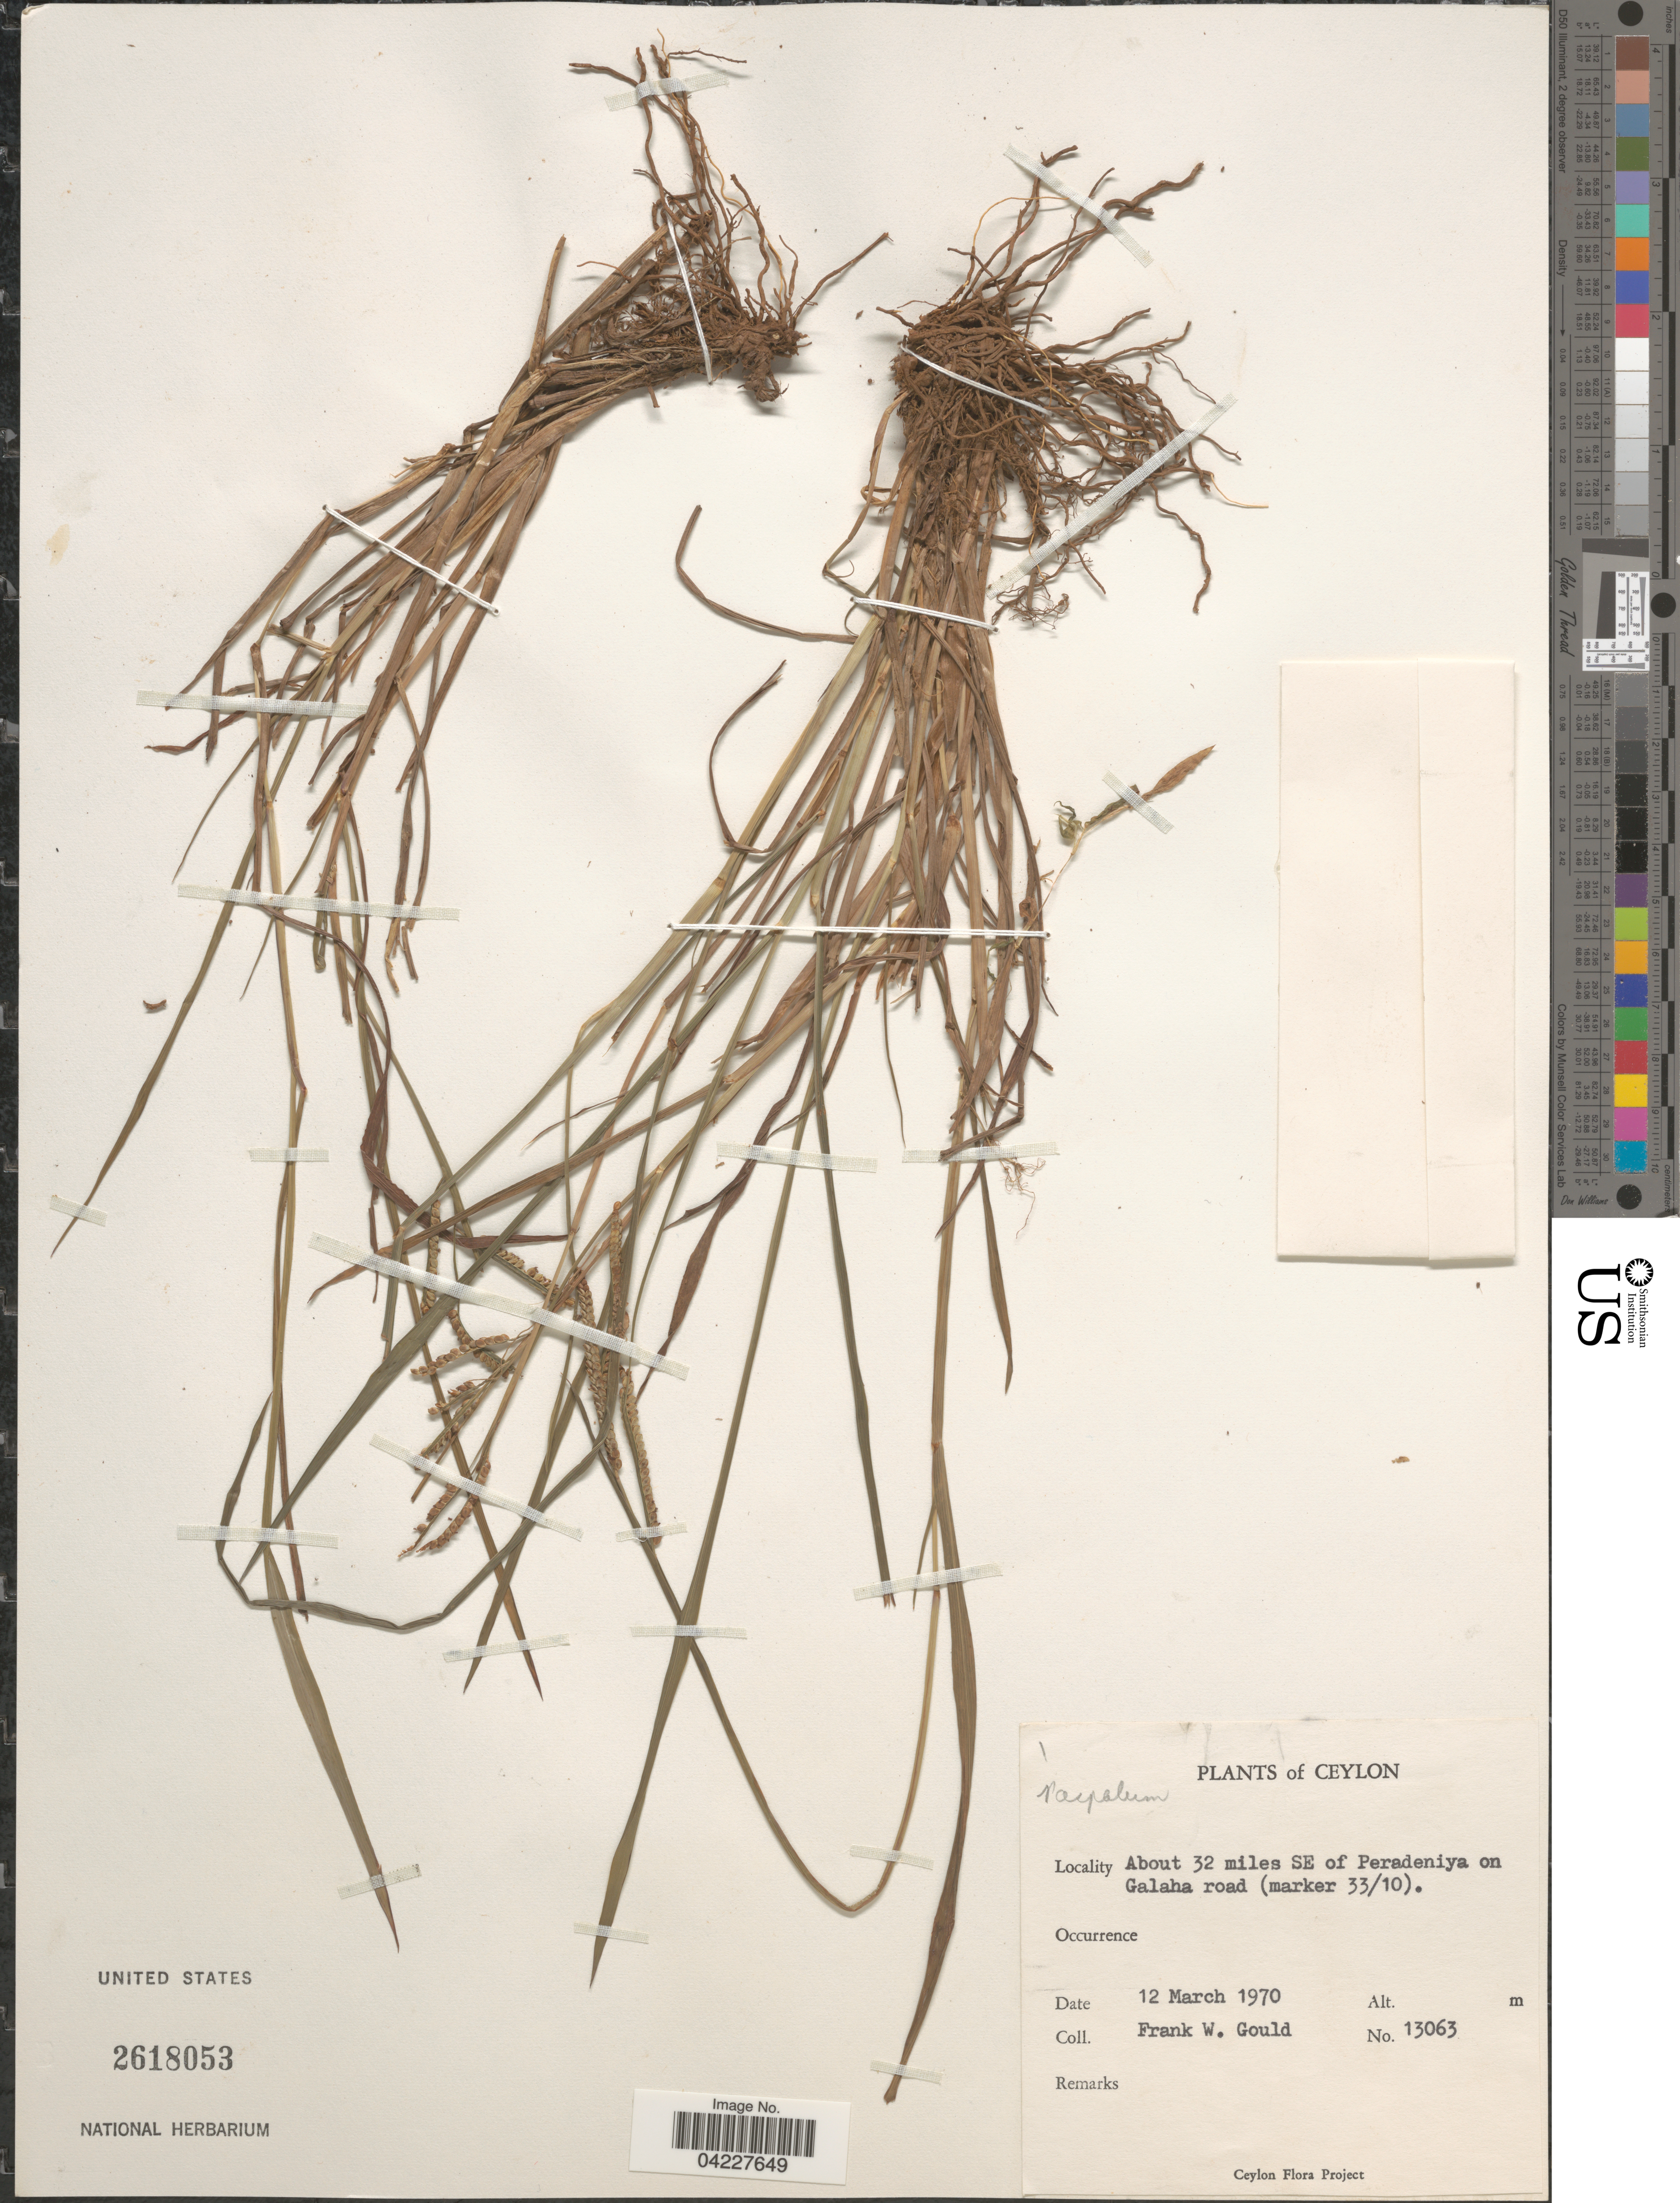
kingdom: Plantae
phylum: Tracheophyta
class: Liliopsida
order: Poales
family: Poaceae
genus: Paspalum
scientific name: Paspalum sp.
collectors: F. W. Gould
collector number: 13063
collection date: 1970-03-12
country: Sri Lanka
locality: Ceylon. About 32 miles SE of Peradeniya on Galaha road (marker 33/10).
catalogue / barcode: US 2618053